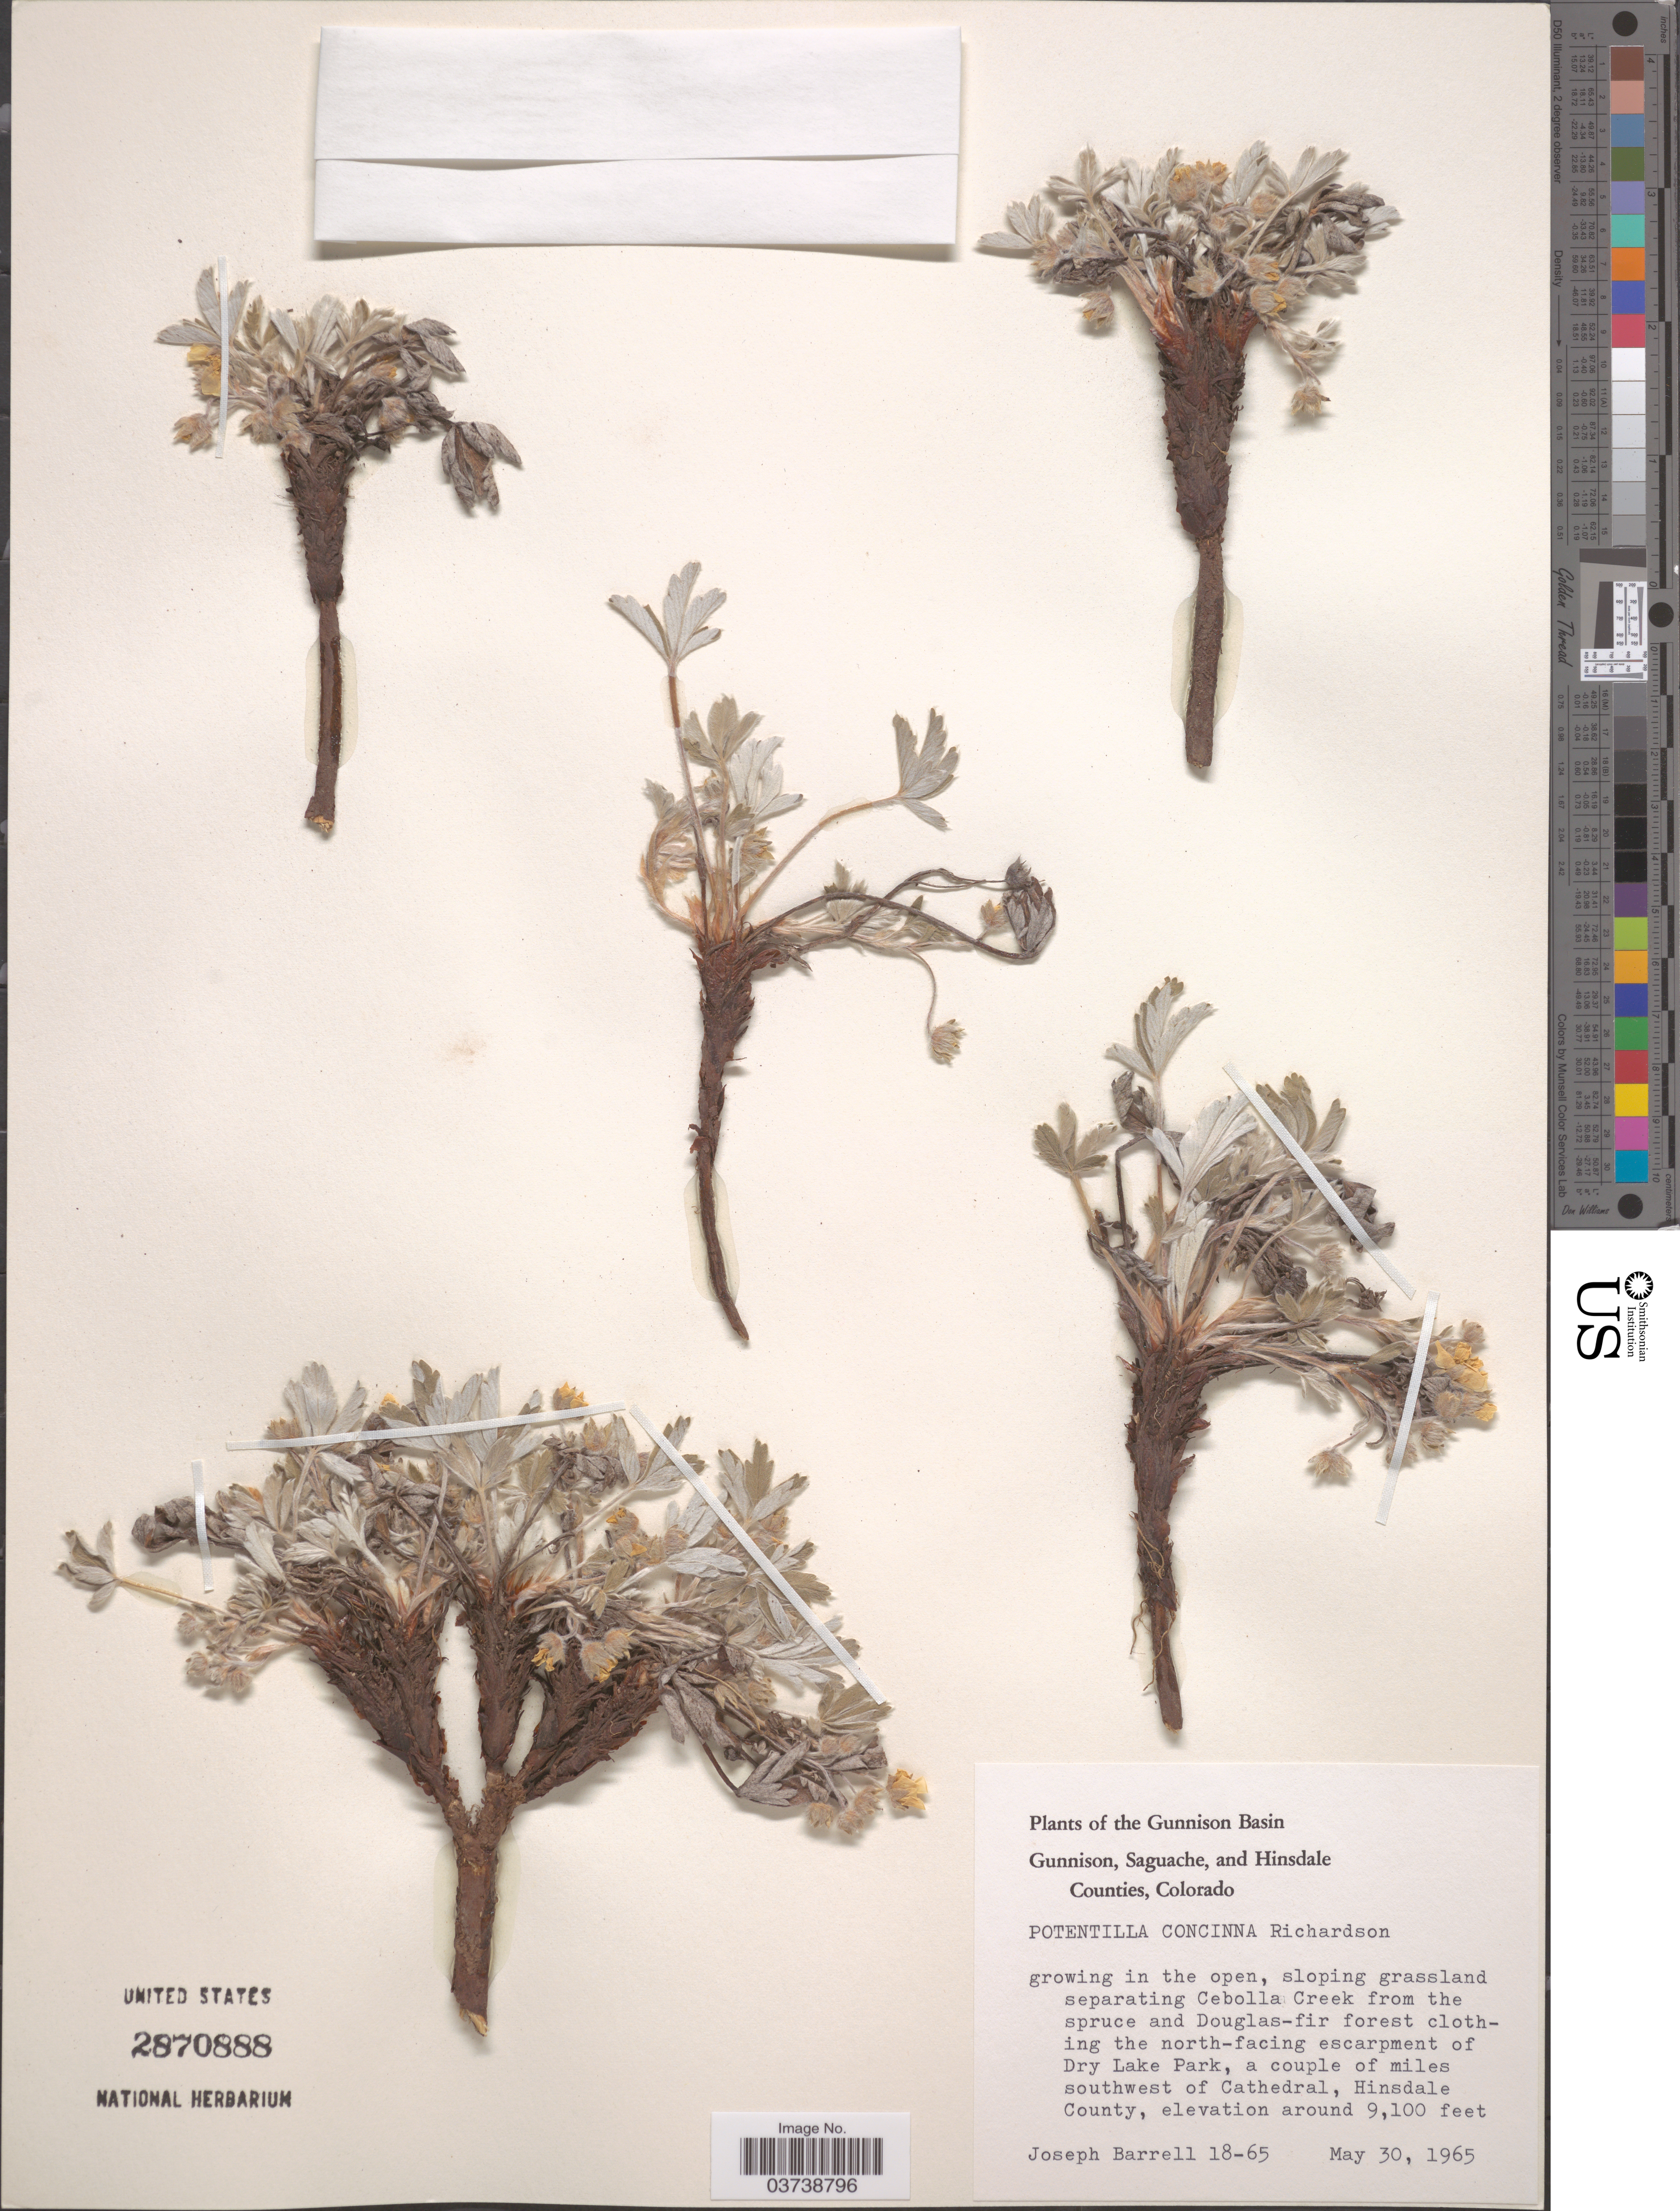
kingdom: Plantae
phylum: Tracheophyta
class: Magnoliopsida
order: Rosales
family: Rosaceae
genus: Potentilla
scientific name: Potentilla concinna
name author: Richardson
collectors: J. Barrell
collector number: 18-65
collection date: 1965-05-30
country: United States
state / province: Colorado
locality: The Gunnison Basin. Sloping grassland separating Cebolla Creek from the spruce and Douglas-fir forest clothing the north-facing escarpment of Dry Lake Park, a couple of miles southwest of Cathedral, Hinsdale County.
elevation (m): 2774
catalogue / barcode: US 2870888